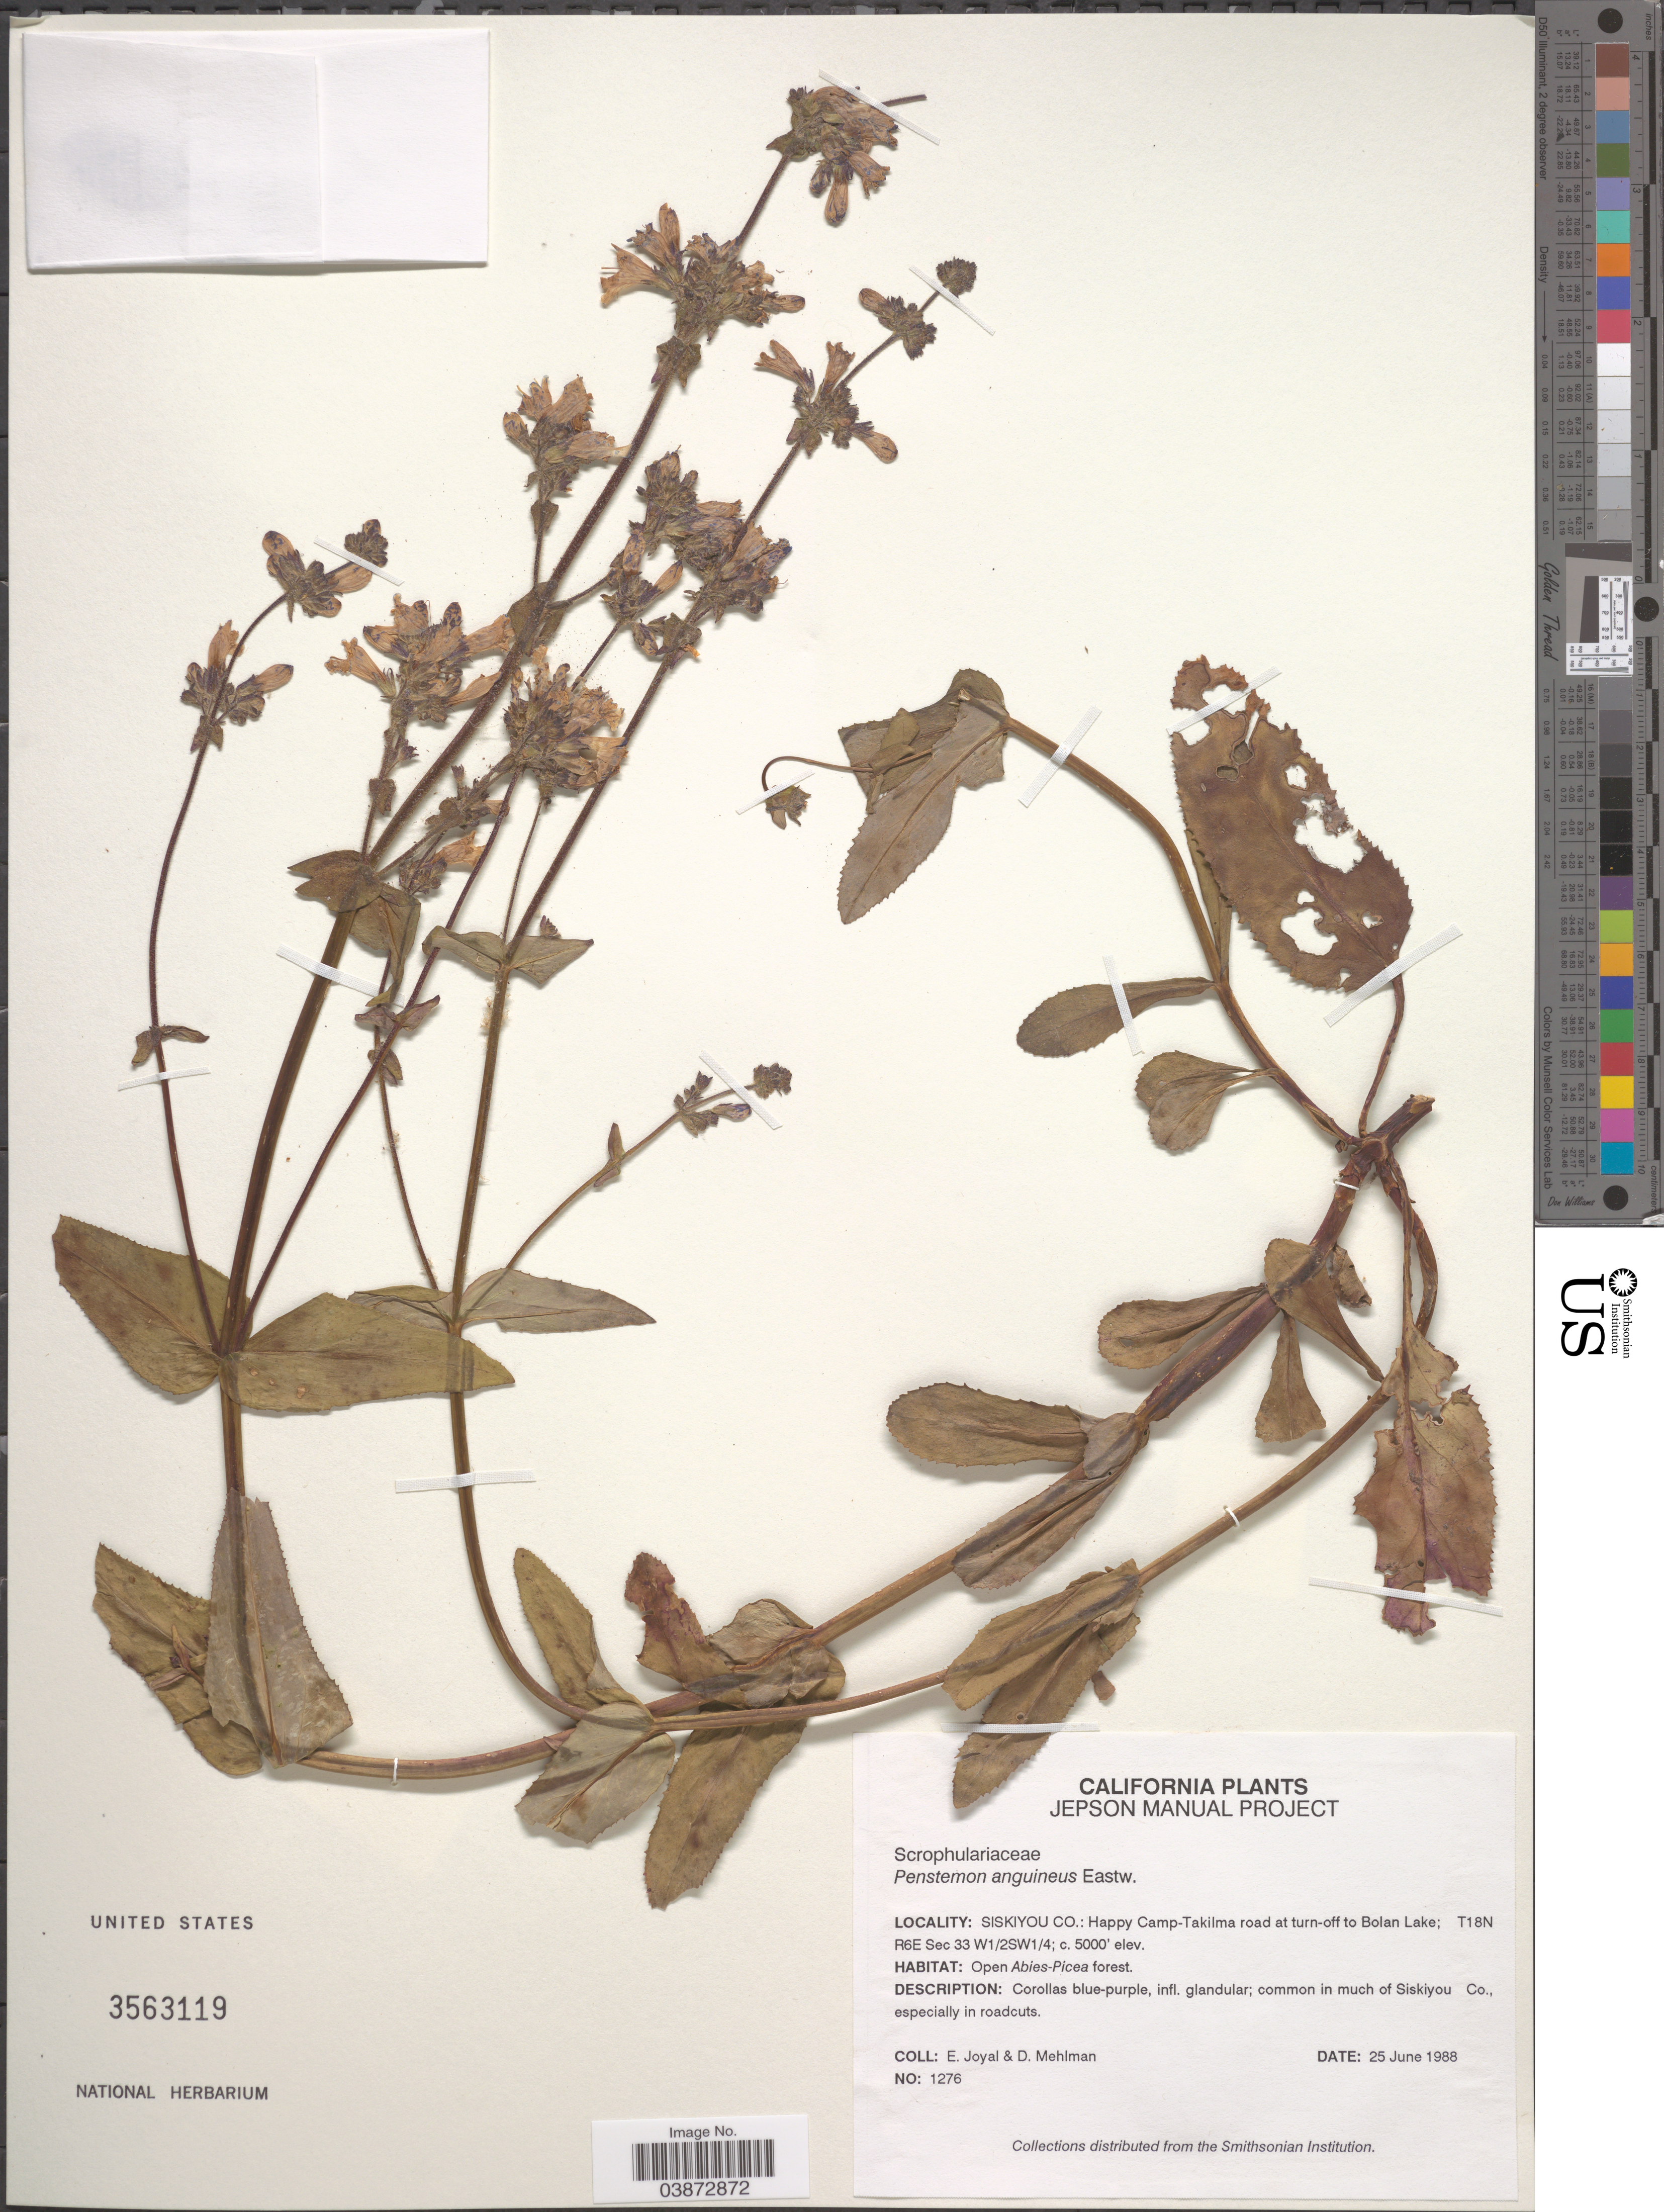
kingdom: Plantae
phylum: Tracheophyta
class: Magnoliopsida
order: Lamiales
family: Plantaginaceae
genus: Penstemon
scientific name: Penstemon anguineus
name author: Eastw.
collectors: E. Joyal & D. Mehlman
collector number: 1276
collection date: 1988-06-25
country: United States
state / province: California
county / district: Siskiyou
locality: Siskiyou Co.: Happy Camp-Takilma road at turn-off to Bolan Lake; T18N R6E Sec 33 W1/2SW1/4. Siskiyou Co.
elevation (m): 1524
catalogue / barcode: US 3563119